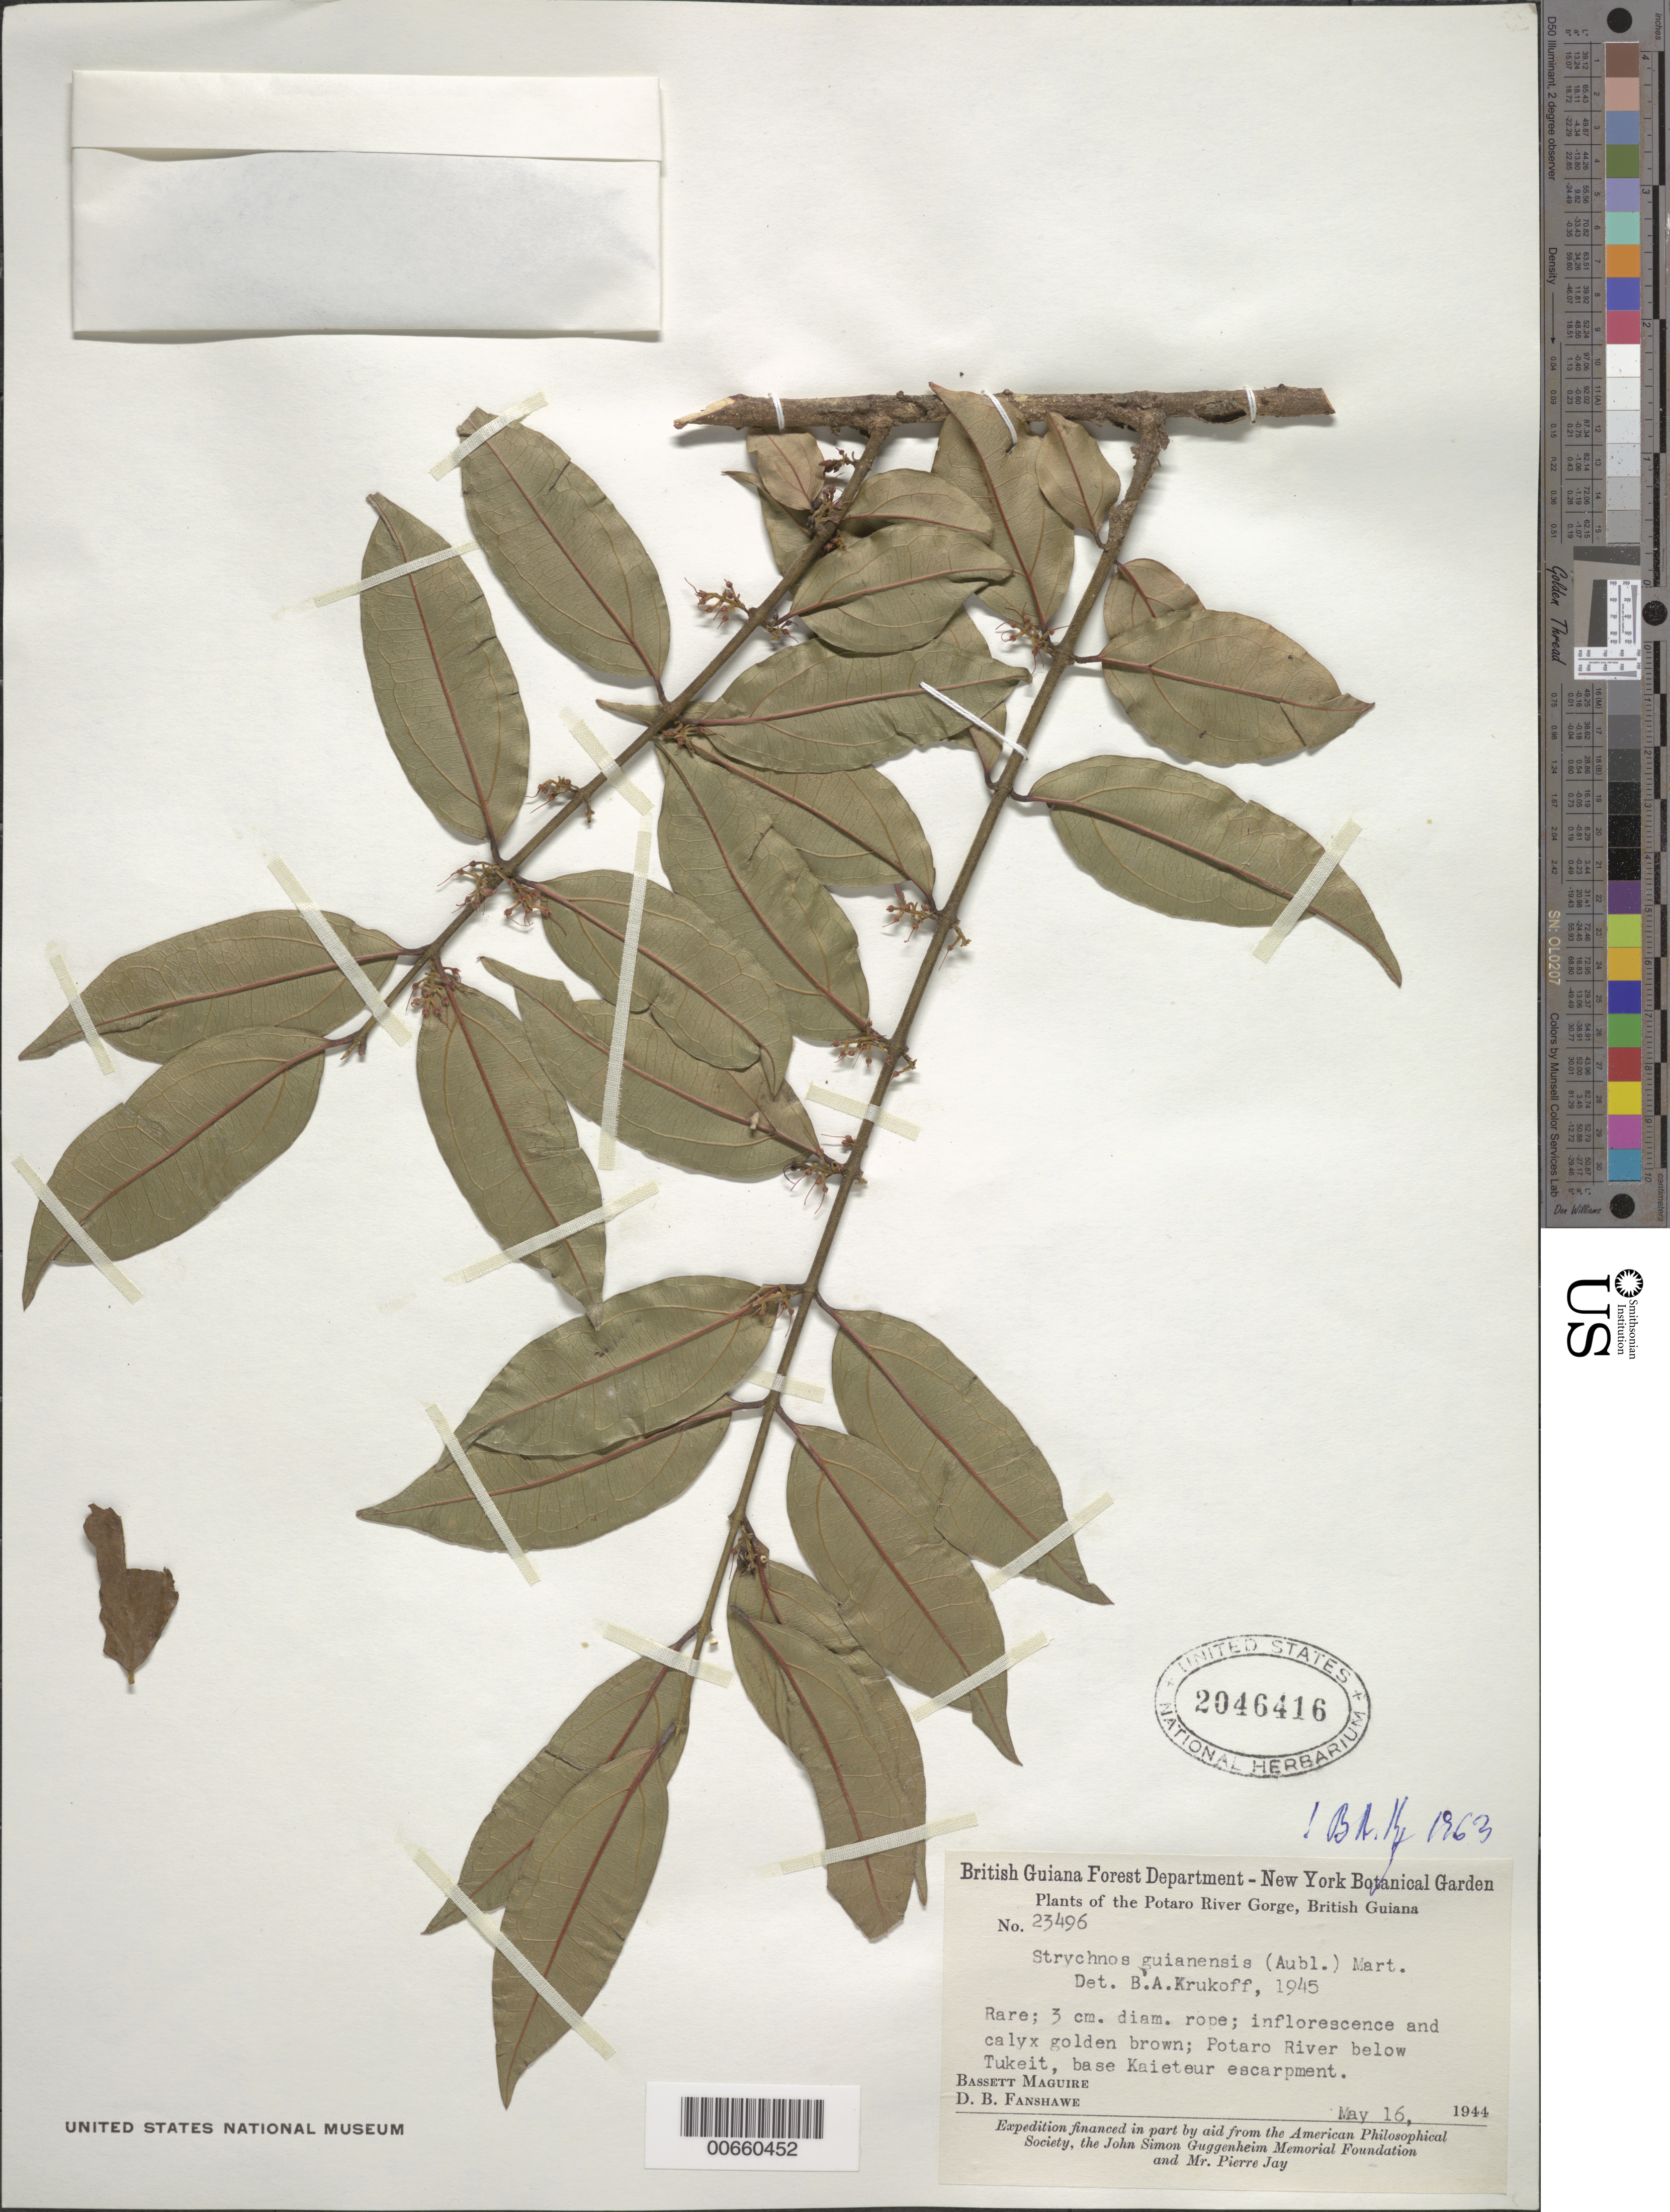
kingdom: Plantae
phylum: Tracheophyta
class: Magnoliopsida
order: Gentianales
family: Loganiaceae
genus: Strychnos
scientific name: Strychnos guianensis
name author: (Aubl.) Mart.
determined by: Krukoff, B. A.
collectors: B. Maguire & D. B. Fanshawe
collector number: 23496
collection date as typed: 16-May-44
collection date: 1944-05-16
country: Guyana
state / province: Potaro-Siparuni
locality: Potaro River Gorge, below Tukeit, base of Kaieteur escarpment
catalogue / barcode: US 2046416